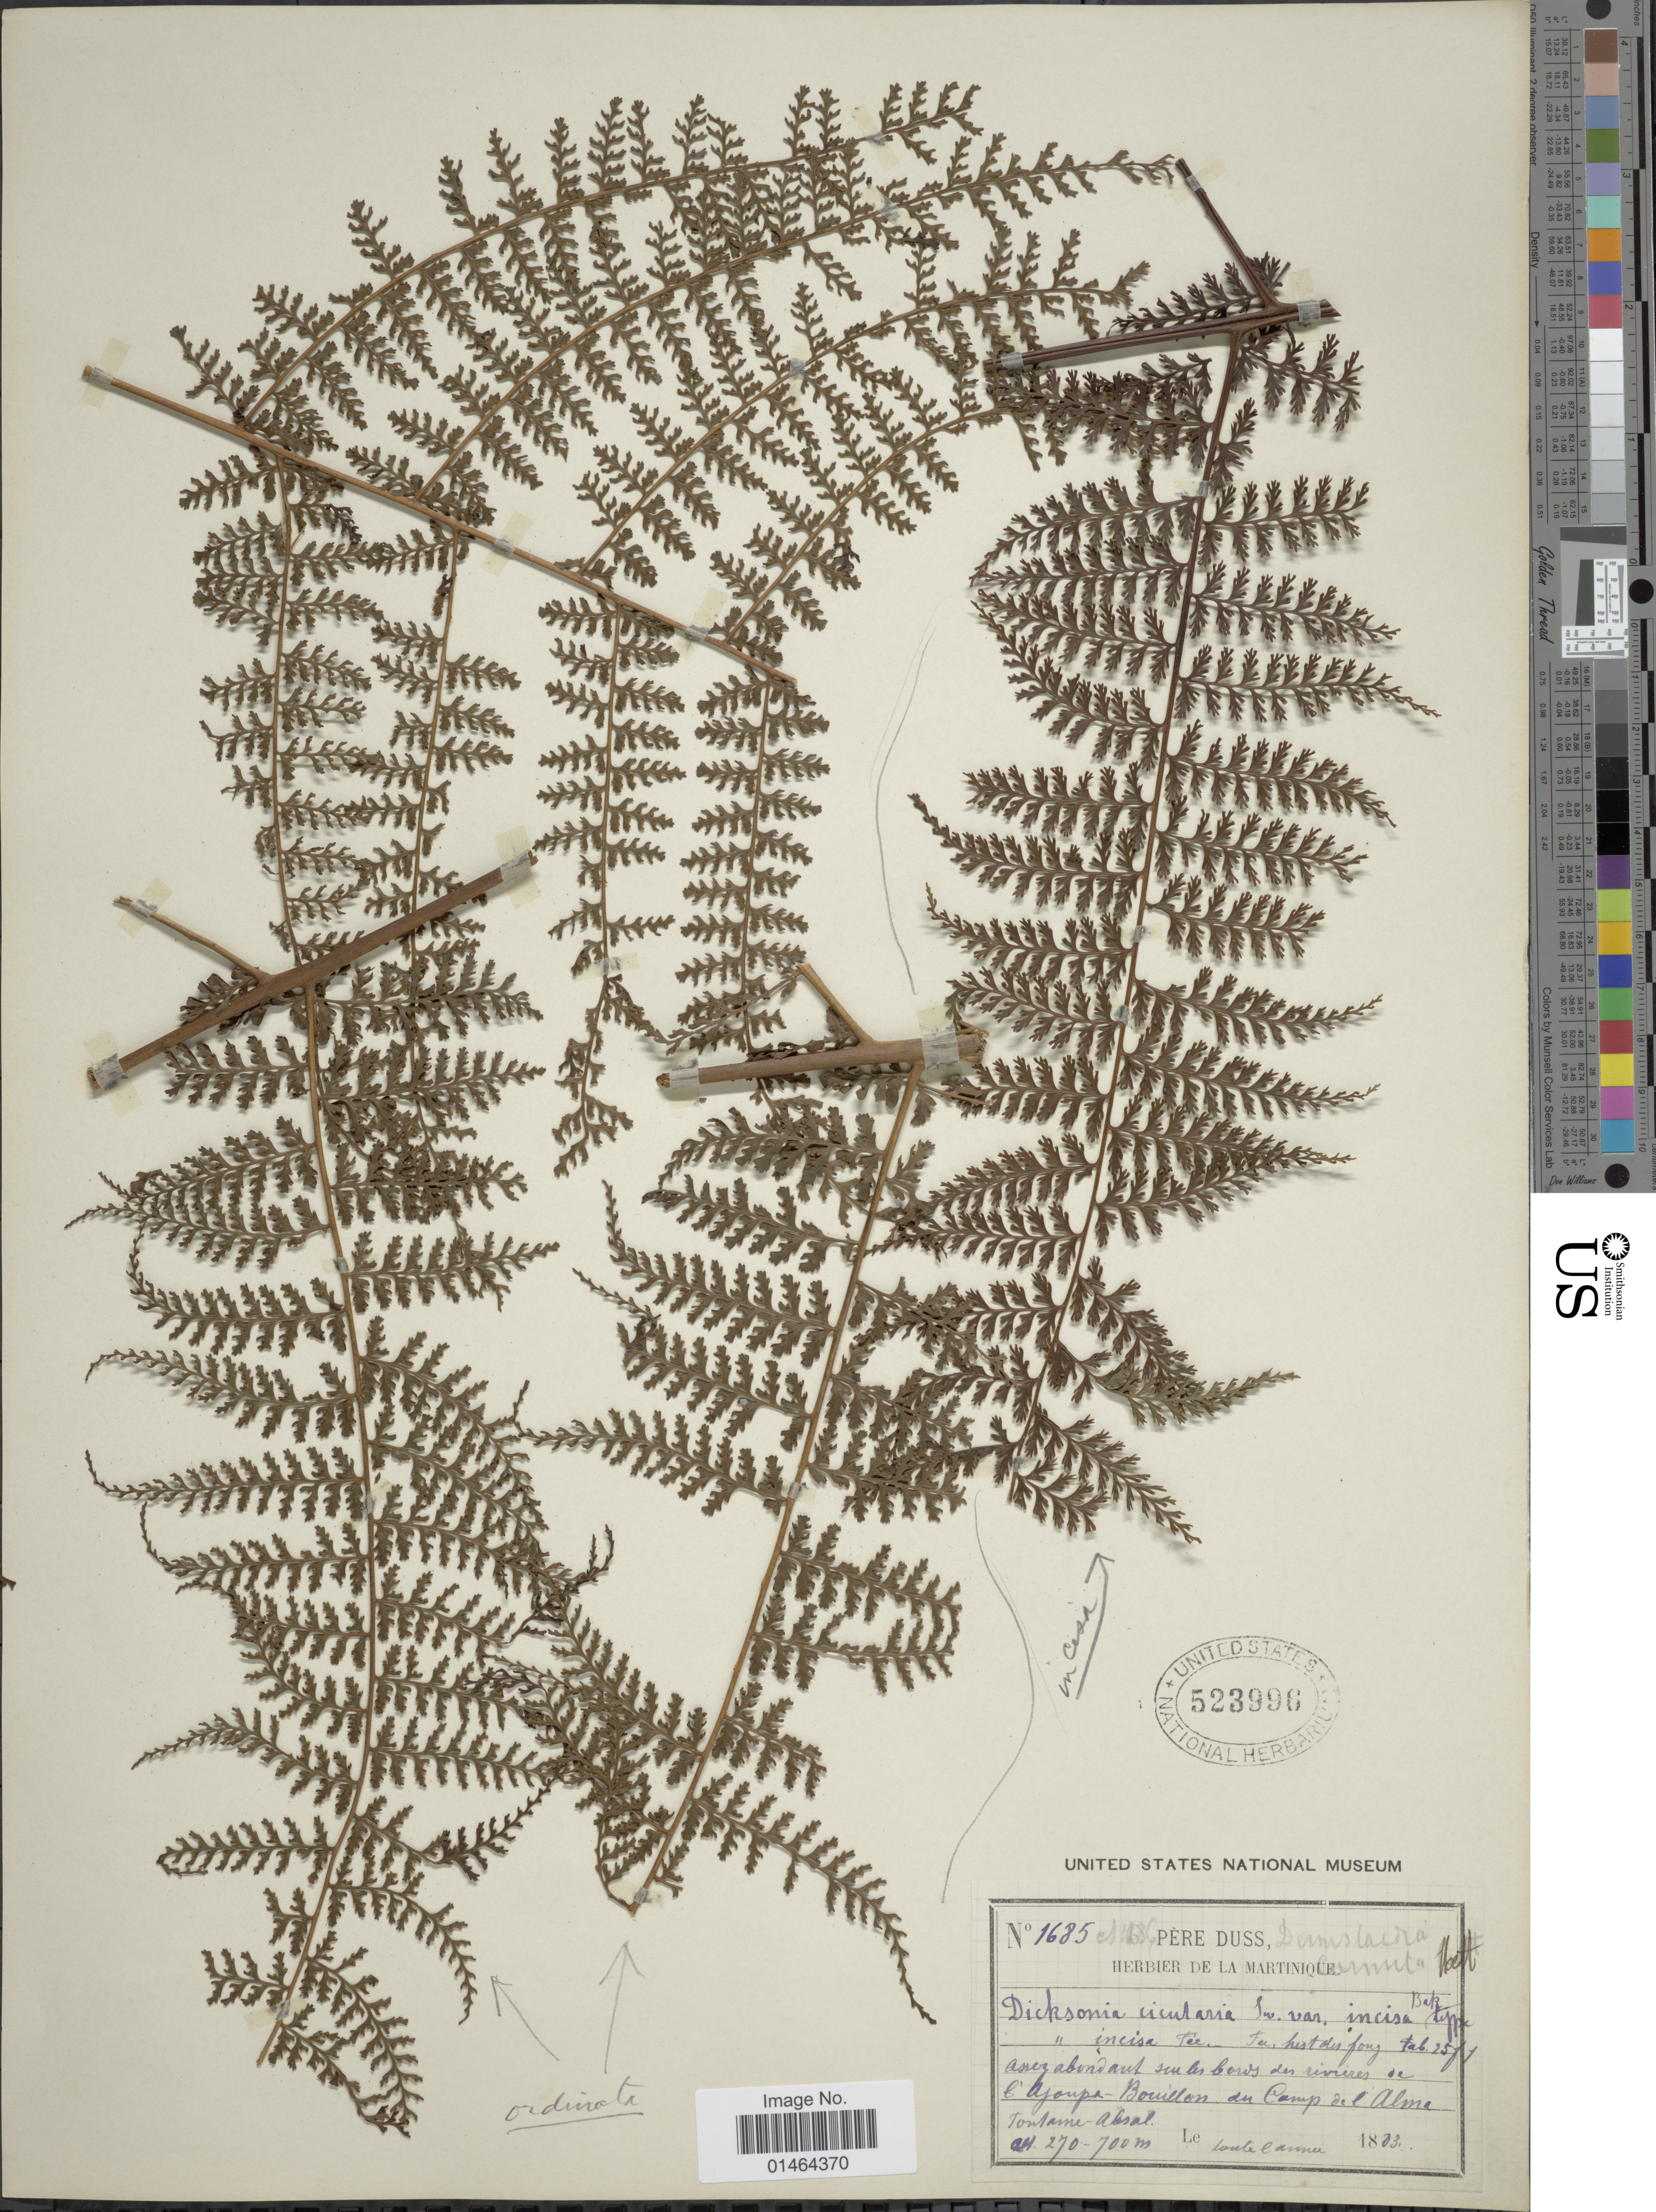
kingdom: Plantae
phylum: Tracheophyta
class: Polypodiopsida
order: Polypodiales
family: Dennstaedtiaceae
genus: Dennstaedtia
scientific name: Dennstaedtia dissecta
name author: (Sw.) T. Moore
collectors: Père Duss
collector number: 1685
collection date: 1803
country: Martinique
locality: Assez abondant sur les bords des rivieres de L'Ajoupa-Bouillon du Camp del Alma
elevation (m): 270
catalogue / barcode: US 523996